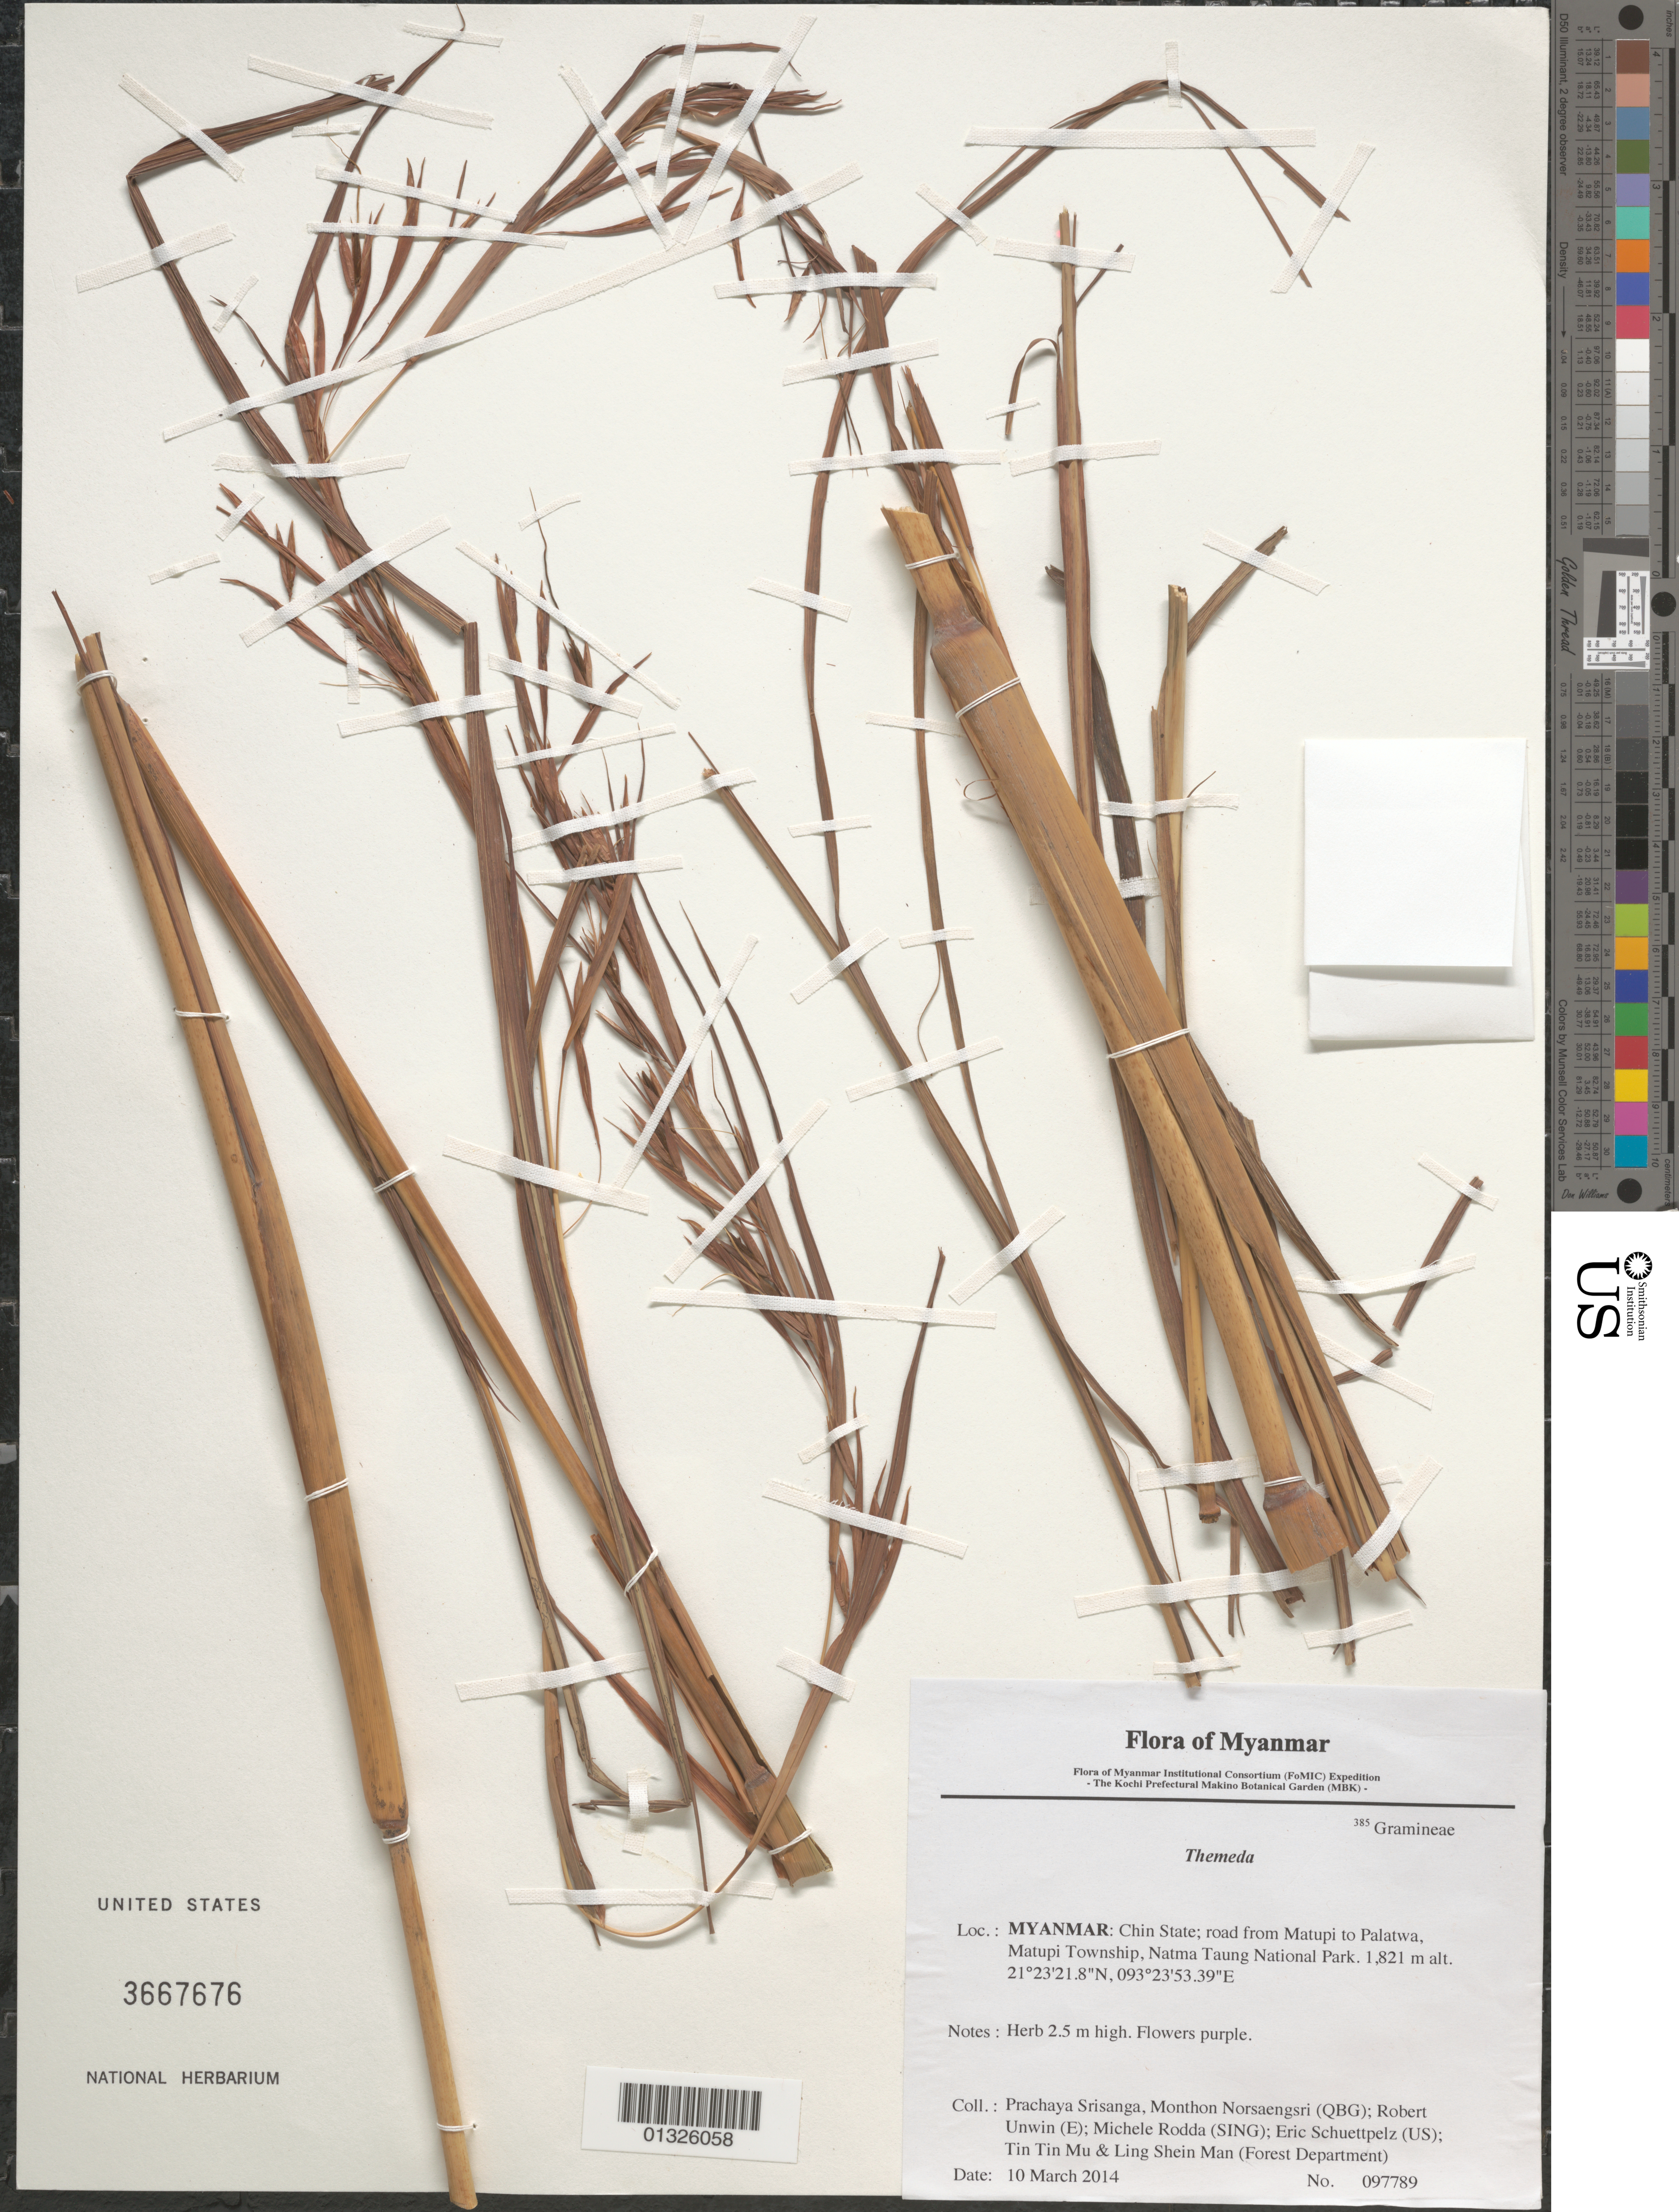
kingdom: Plantae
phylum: Tracheophyta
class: Liliopsida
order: Poales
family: Poaceae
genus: Themeda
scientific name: Themeda sp.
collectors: P. Srisanga, M. Norsaengsri, R. Unwin, M. Rodda, E. Schuettpelz, Tin Tin Mu & Ling Shein Man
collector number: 97789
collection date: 2014-03-10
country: Myanmar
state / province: Chin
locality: Road from Matupi to Palatwa, Matupi Township, Natma Taung National Park.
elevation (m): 1821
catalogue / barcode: US 3667676